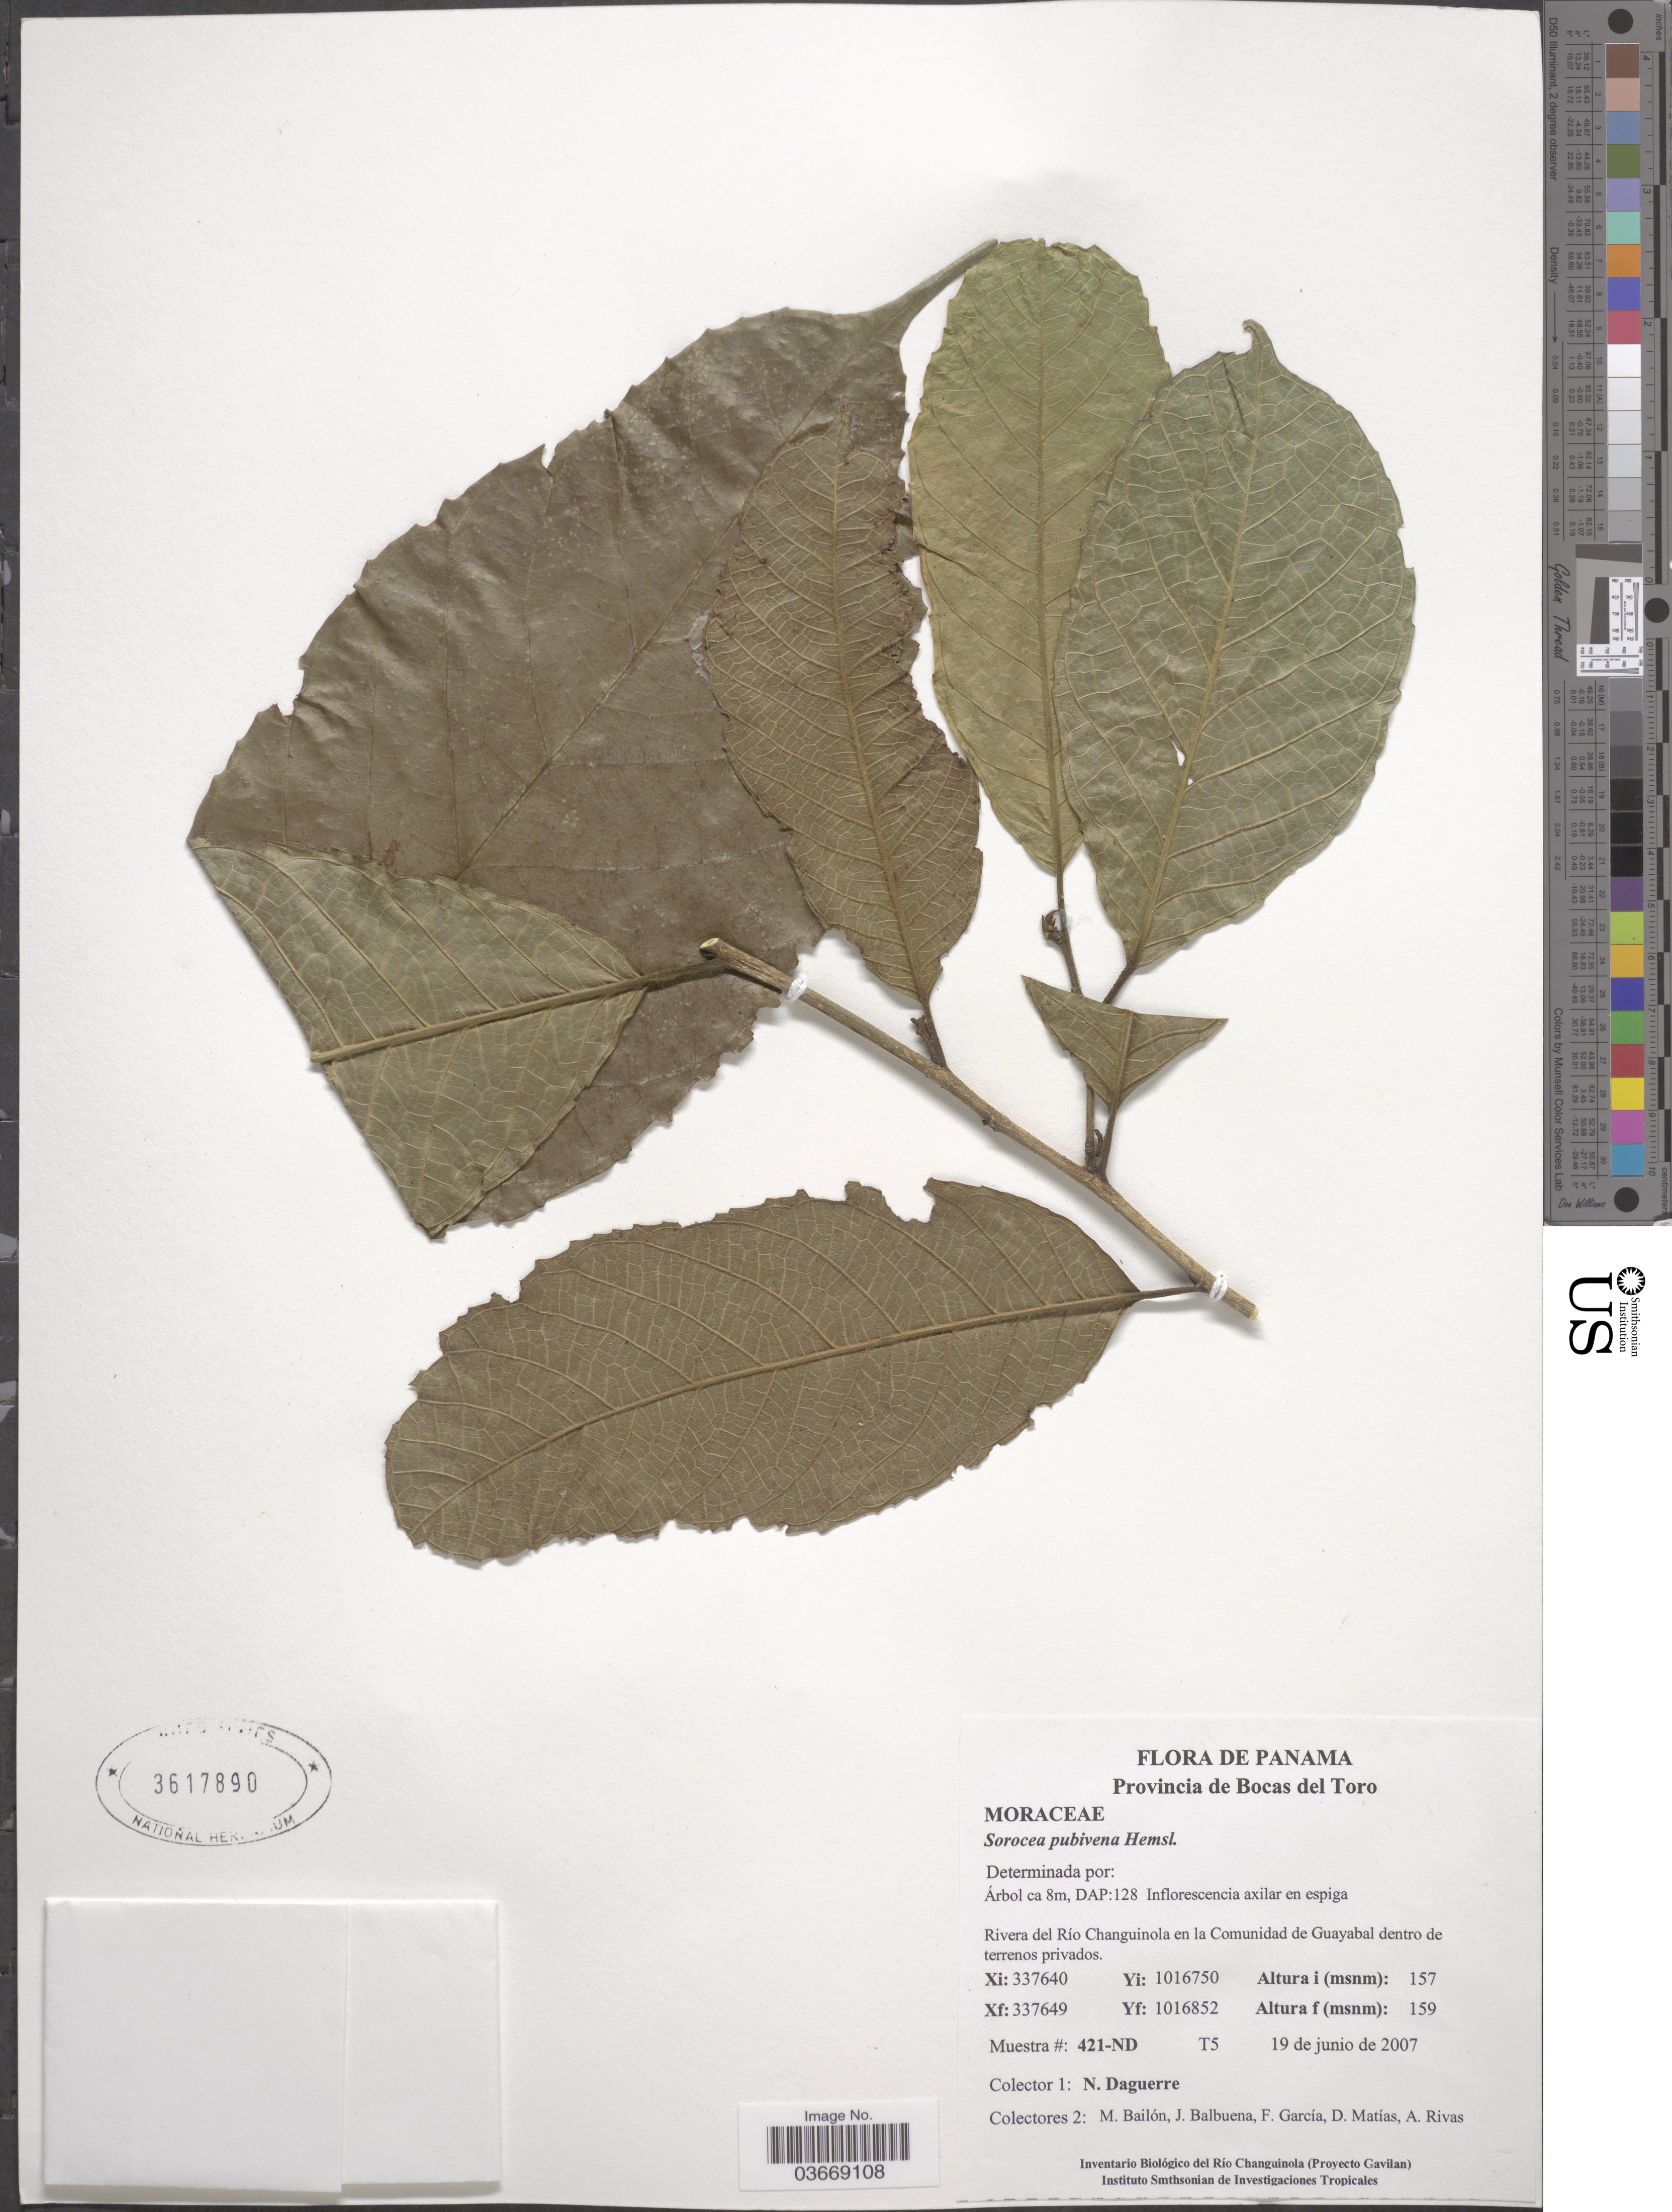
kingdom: Plantae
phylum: Tracheophyta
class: Magnoliopsida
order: Rosales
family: Moraceae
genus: Sorocea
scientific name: Sorocea pubivena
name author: Hemsl.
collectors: N. Daguerre, M. Bailón, J. Balbuena, F. Garcia & et al.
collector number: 421-ND/T5?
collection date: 2007-06-19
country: Panama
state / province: Bocas del Toro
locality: Rivera del Río Chanquinola en la Comunidad de Guayabal dentro de terrenos privados. Xi: 337640 Yi: 1016750, Xf: 337649 Yf: 1016852.?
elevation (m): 157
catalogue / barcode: US 3617890